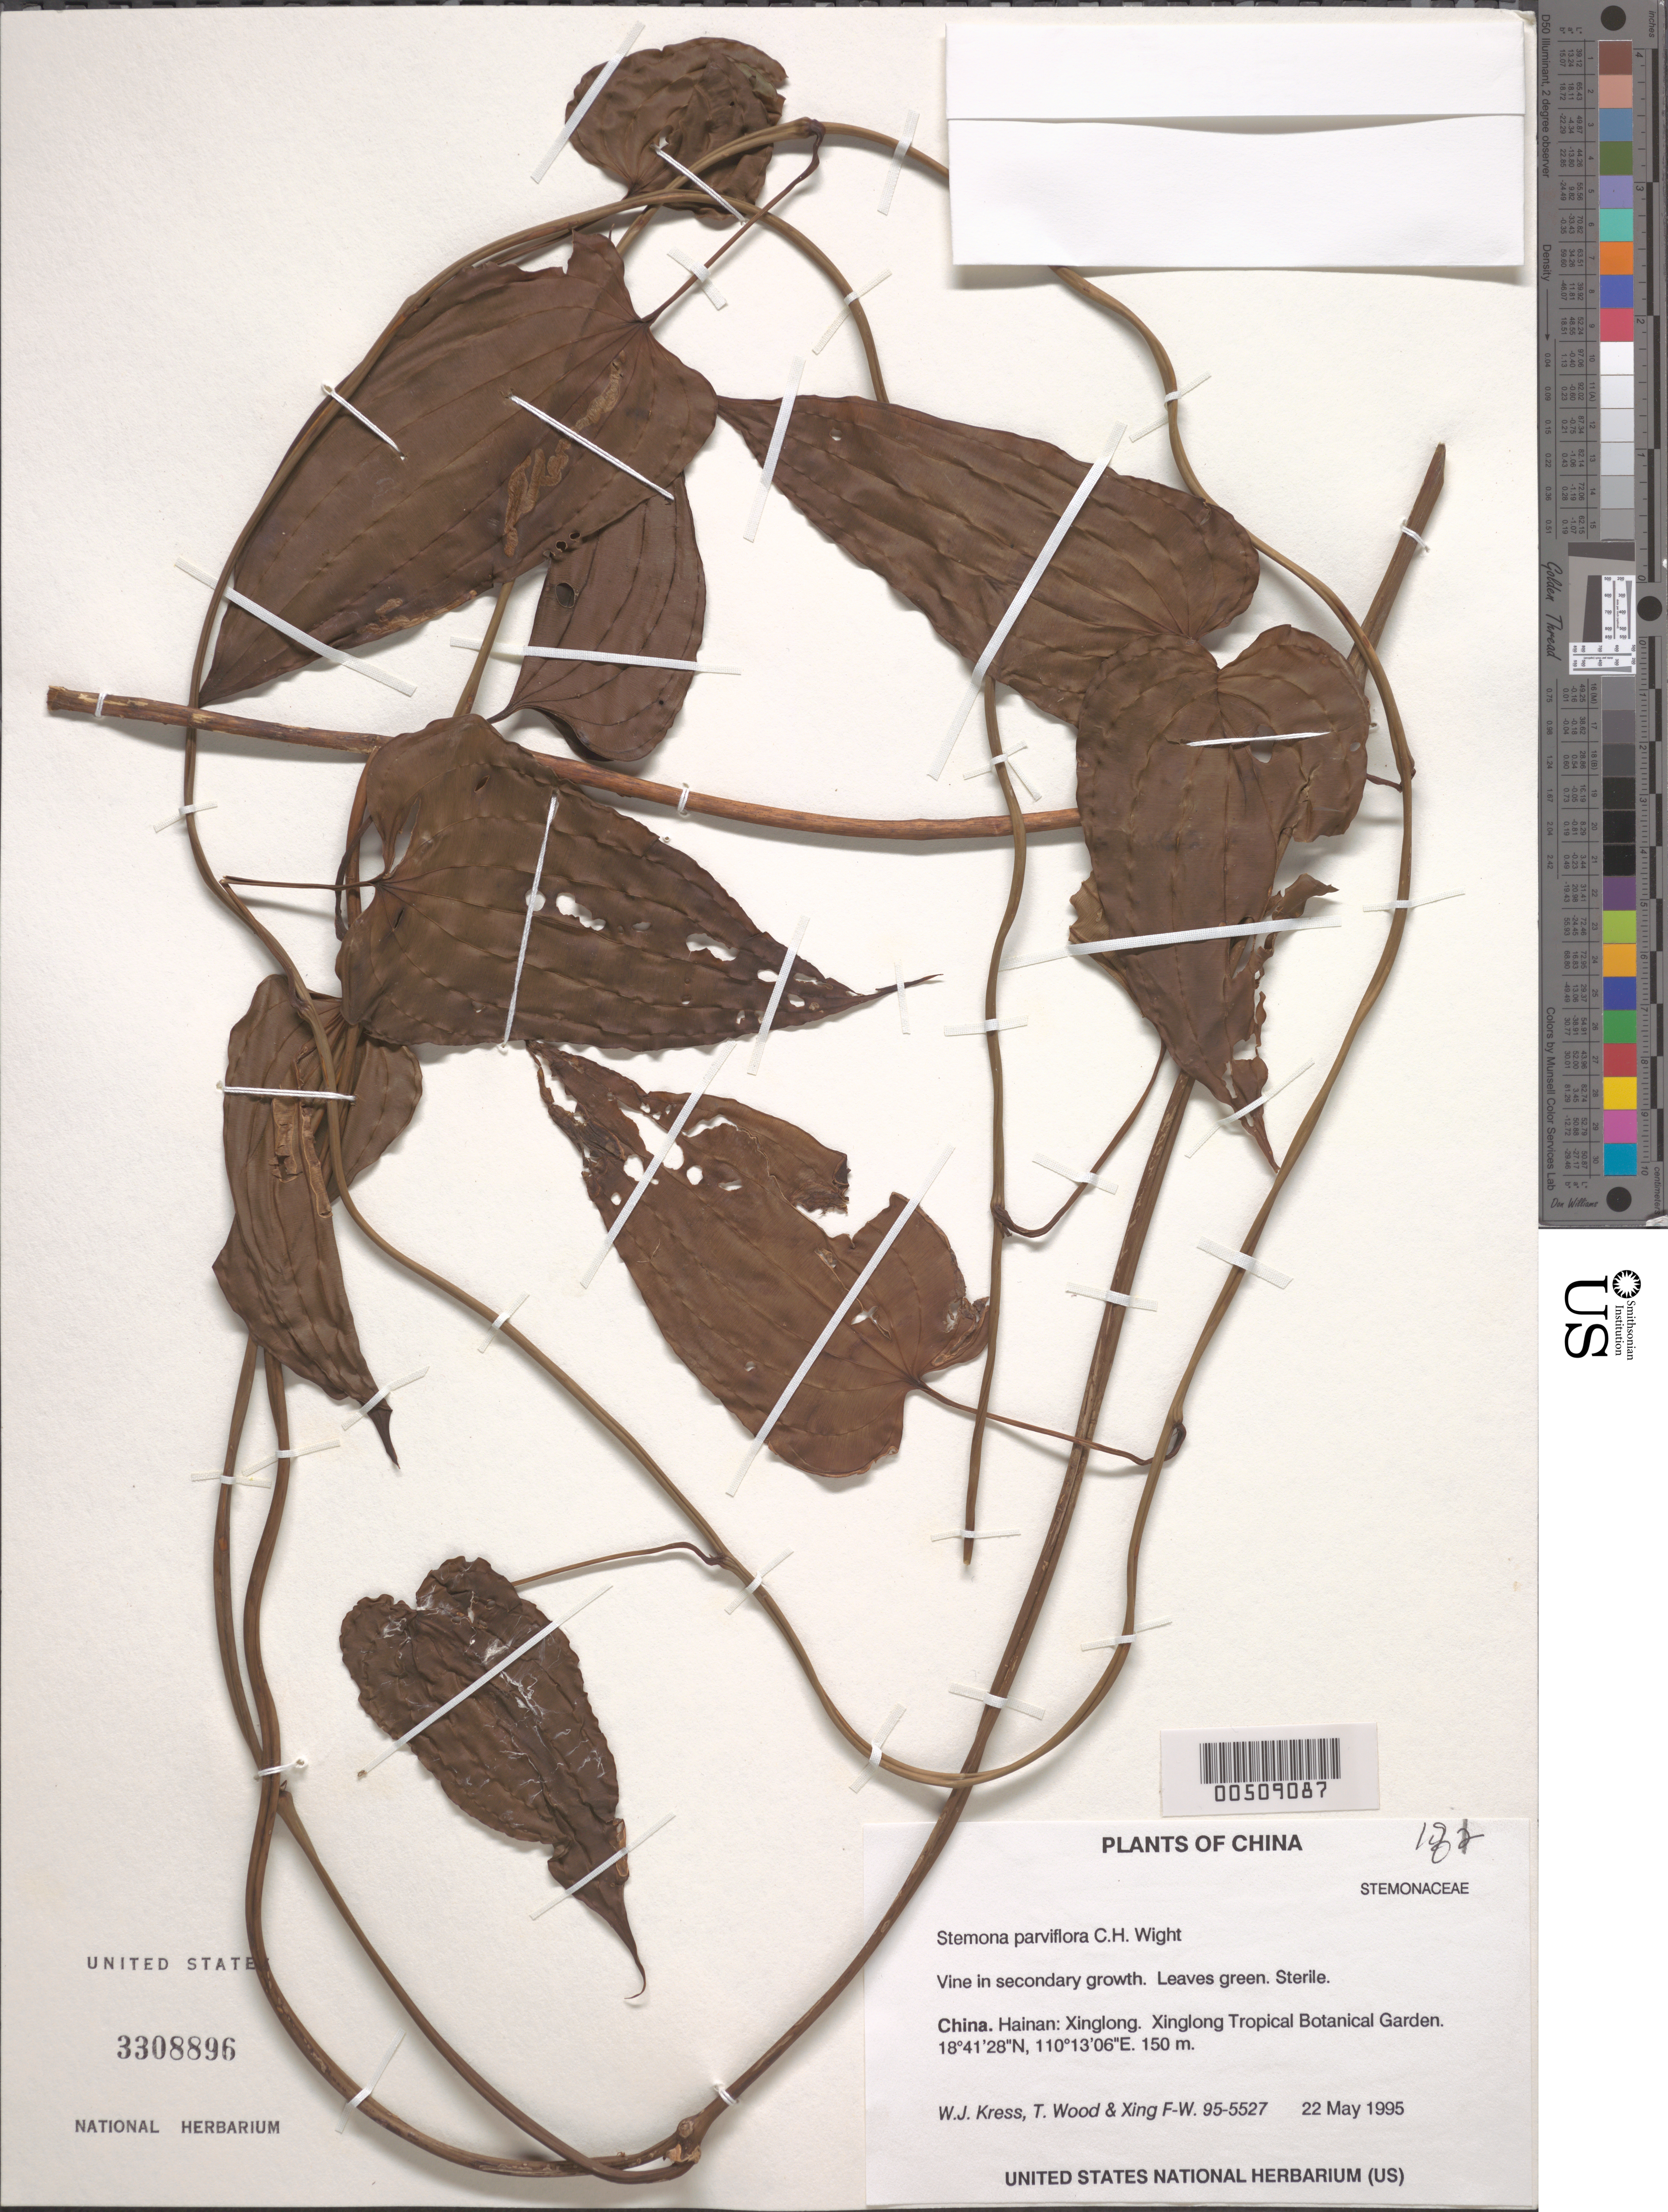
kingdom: Plantae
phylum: Tracheophyta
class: Liliopsida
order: Pandanales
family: Stemonaceae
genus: Stemona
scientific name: Stemona curtisii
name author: Hook. f.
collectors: W. J. Kress, T. Wood & F. Xing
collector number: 95-5527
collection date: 1995-05-22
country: China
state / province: Hainan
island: Hainan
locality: Xinglong. Xinglong Tropical Botanical Garden.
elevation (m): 150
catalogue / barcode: US 3308896